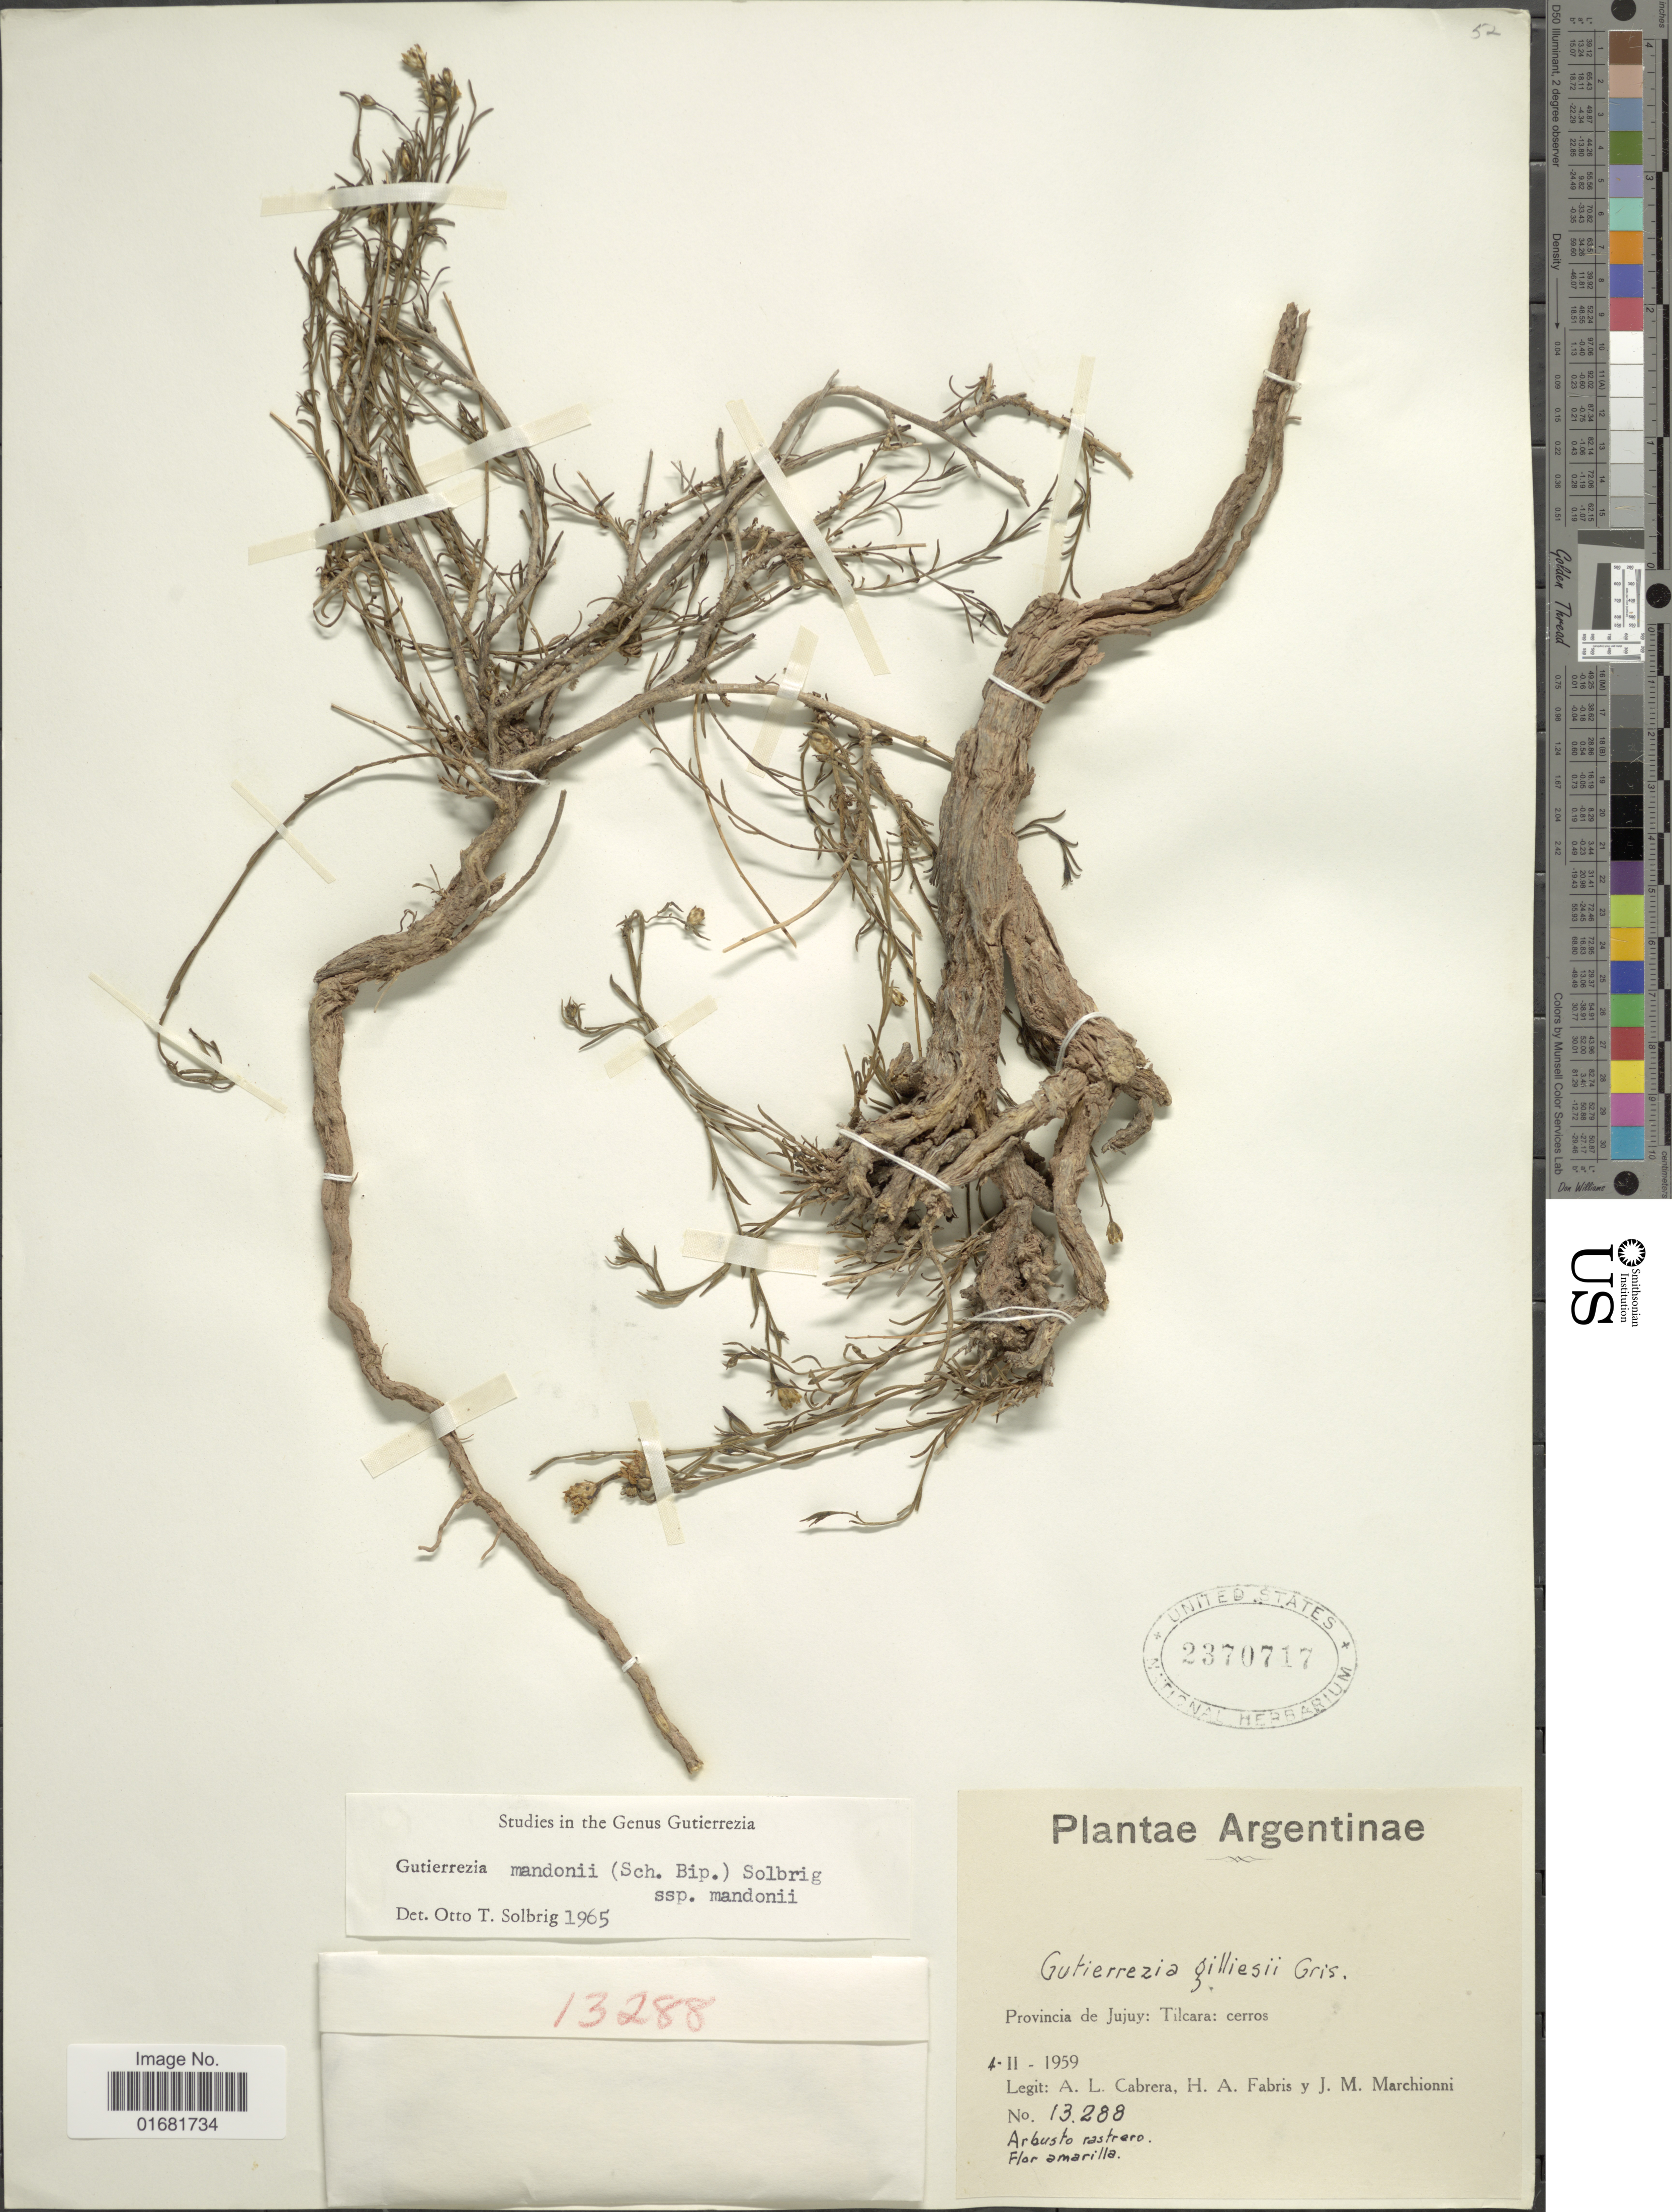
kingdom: Plantae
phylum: Tracheophyta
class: Magnoliopsida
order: Asterales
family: Asteraceae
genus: Gutierrezia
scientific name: Gutierrezia mandonii subsp. mandonii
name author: (Sch. Bip.) Solbrig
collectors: A. L. Cabrera, H. A. Fabris & J. Marchionni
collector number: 13288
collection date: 1959-02-04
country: Argentina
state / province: Jujuy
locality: Tilcara: cerros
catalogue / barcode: US 2370717